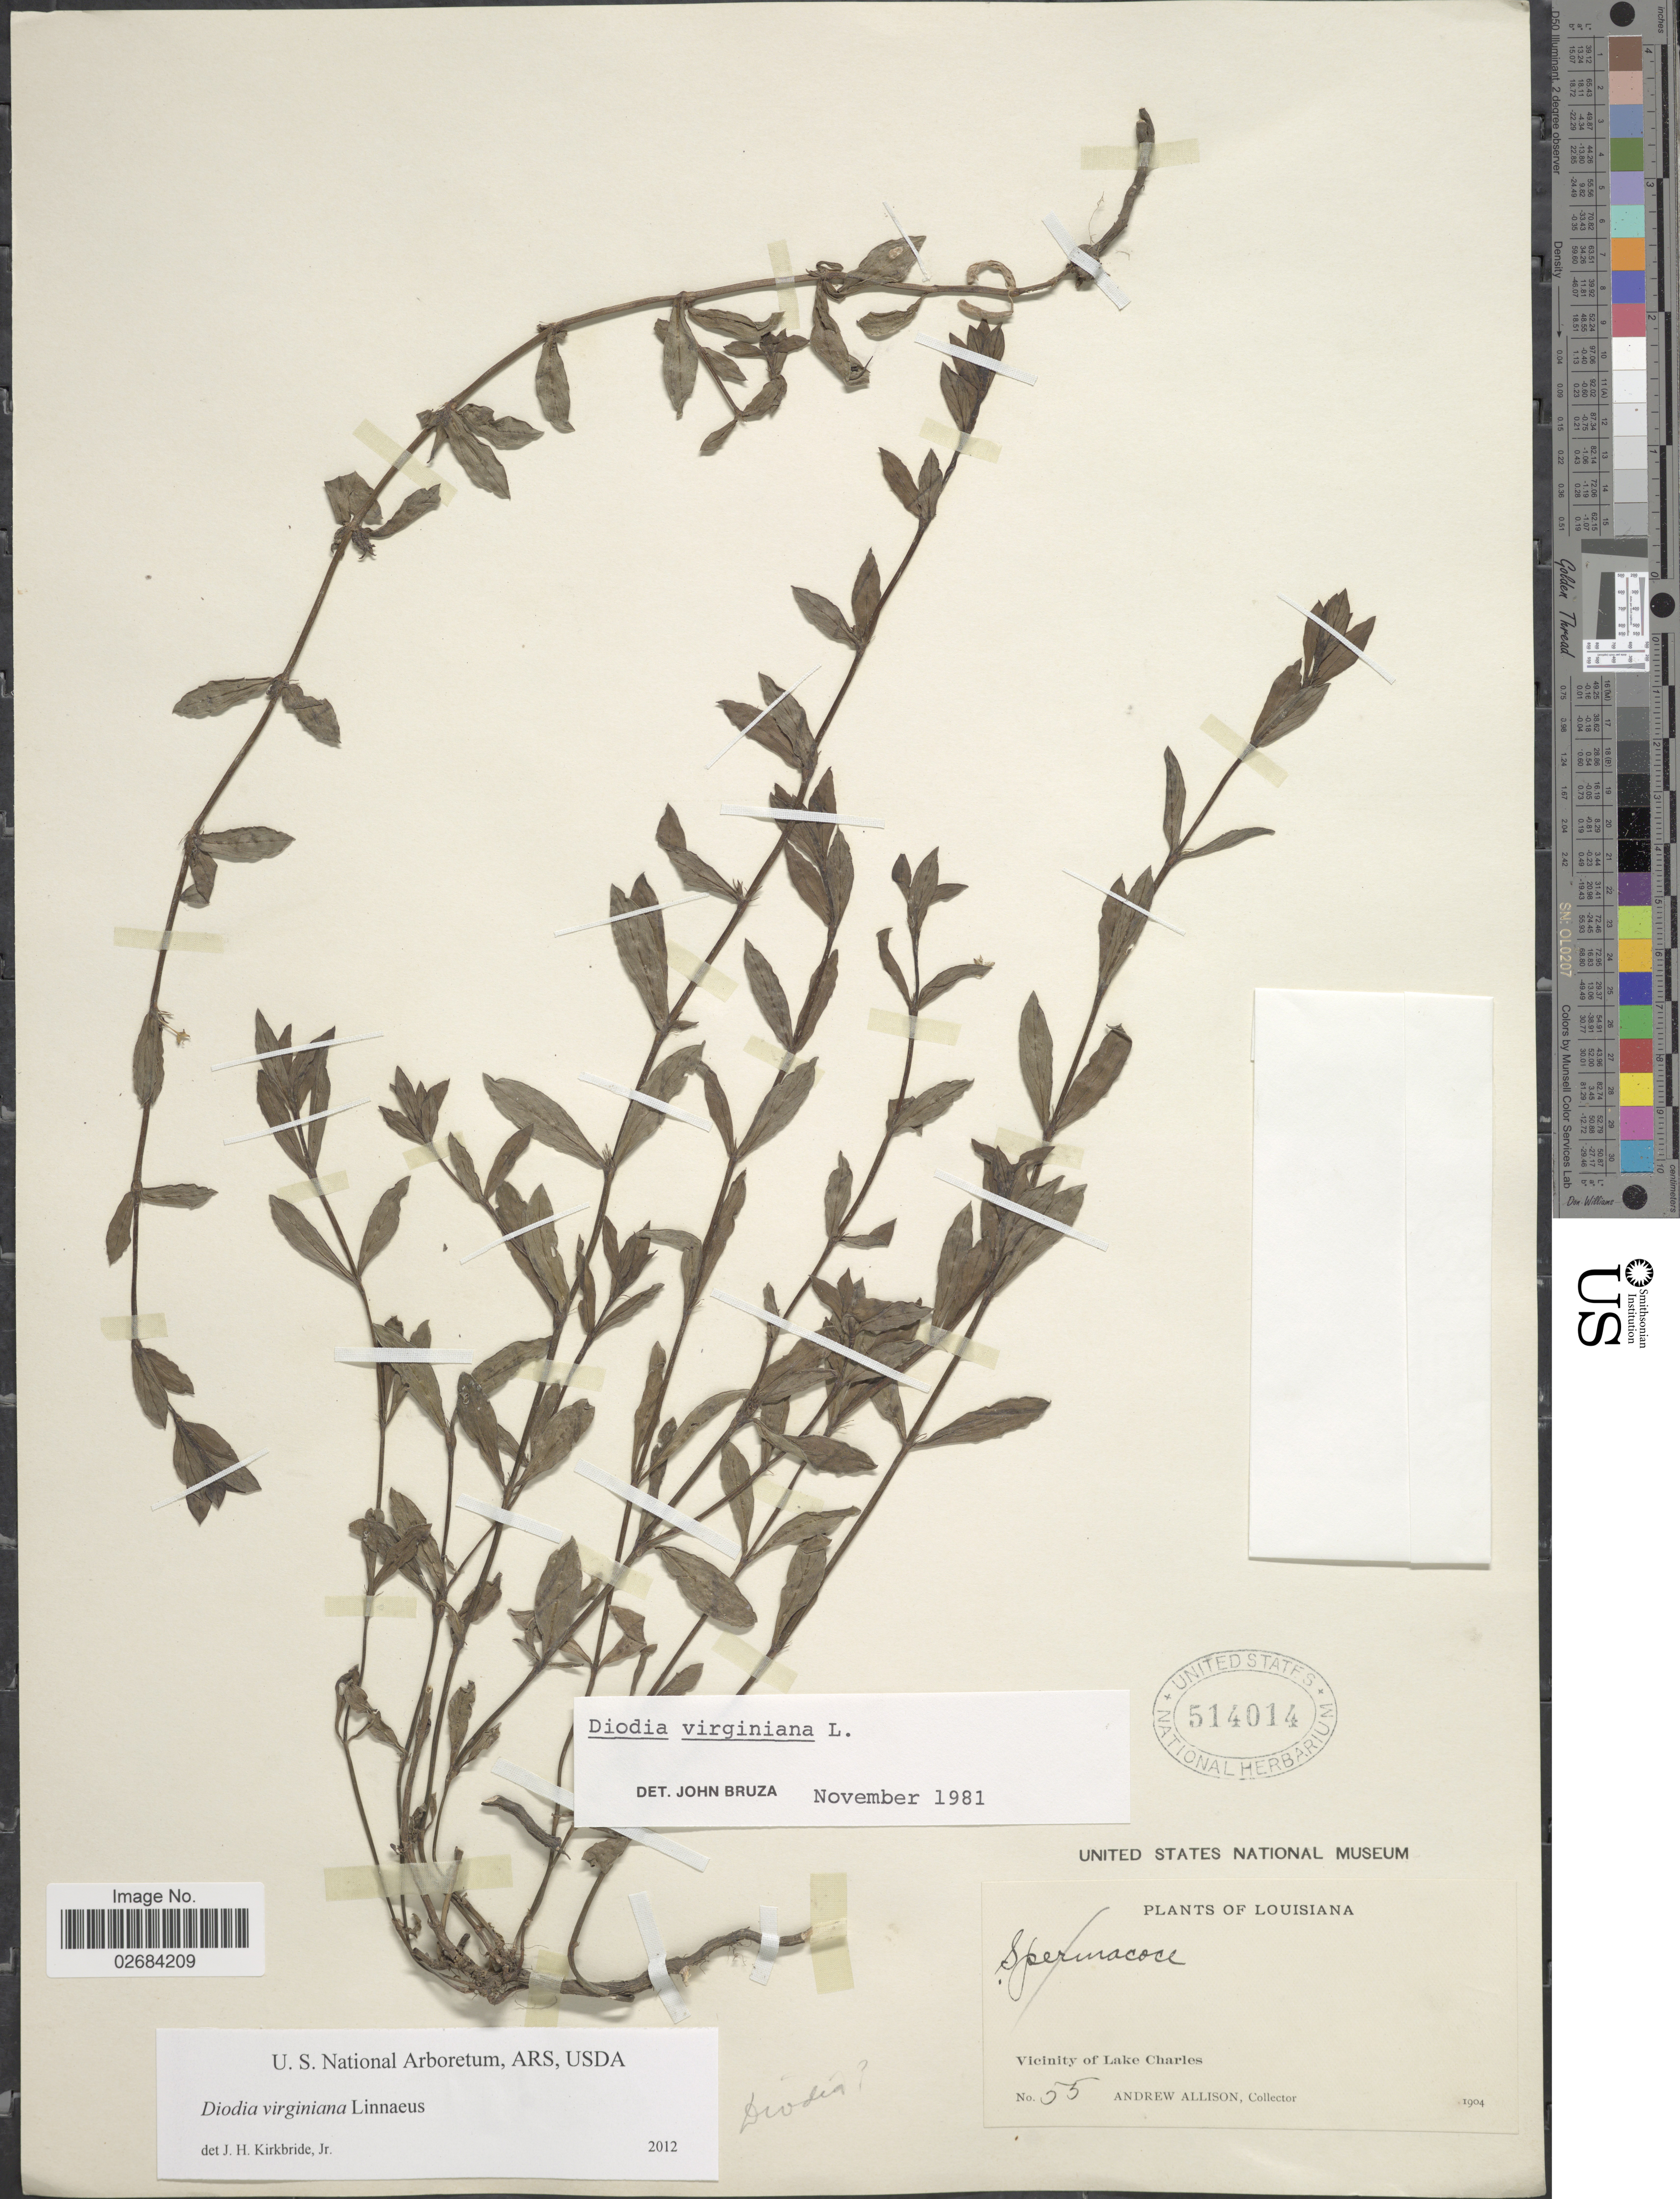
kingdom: Plantae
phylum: Tracheophyta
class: Magnoliopsida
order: Gentianales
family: Rubiaceae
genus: Diodia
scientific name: Diodia virginiana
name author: L.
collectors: A. Allison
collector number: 55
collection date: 1904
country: United States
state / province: Louisiana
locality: Vicinity of Lake Charles.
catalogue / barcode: US 514014